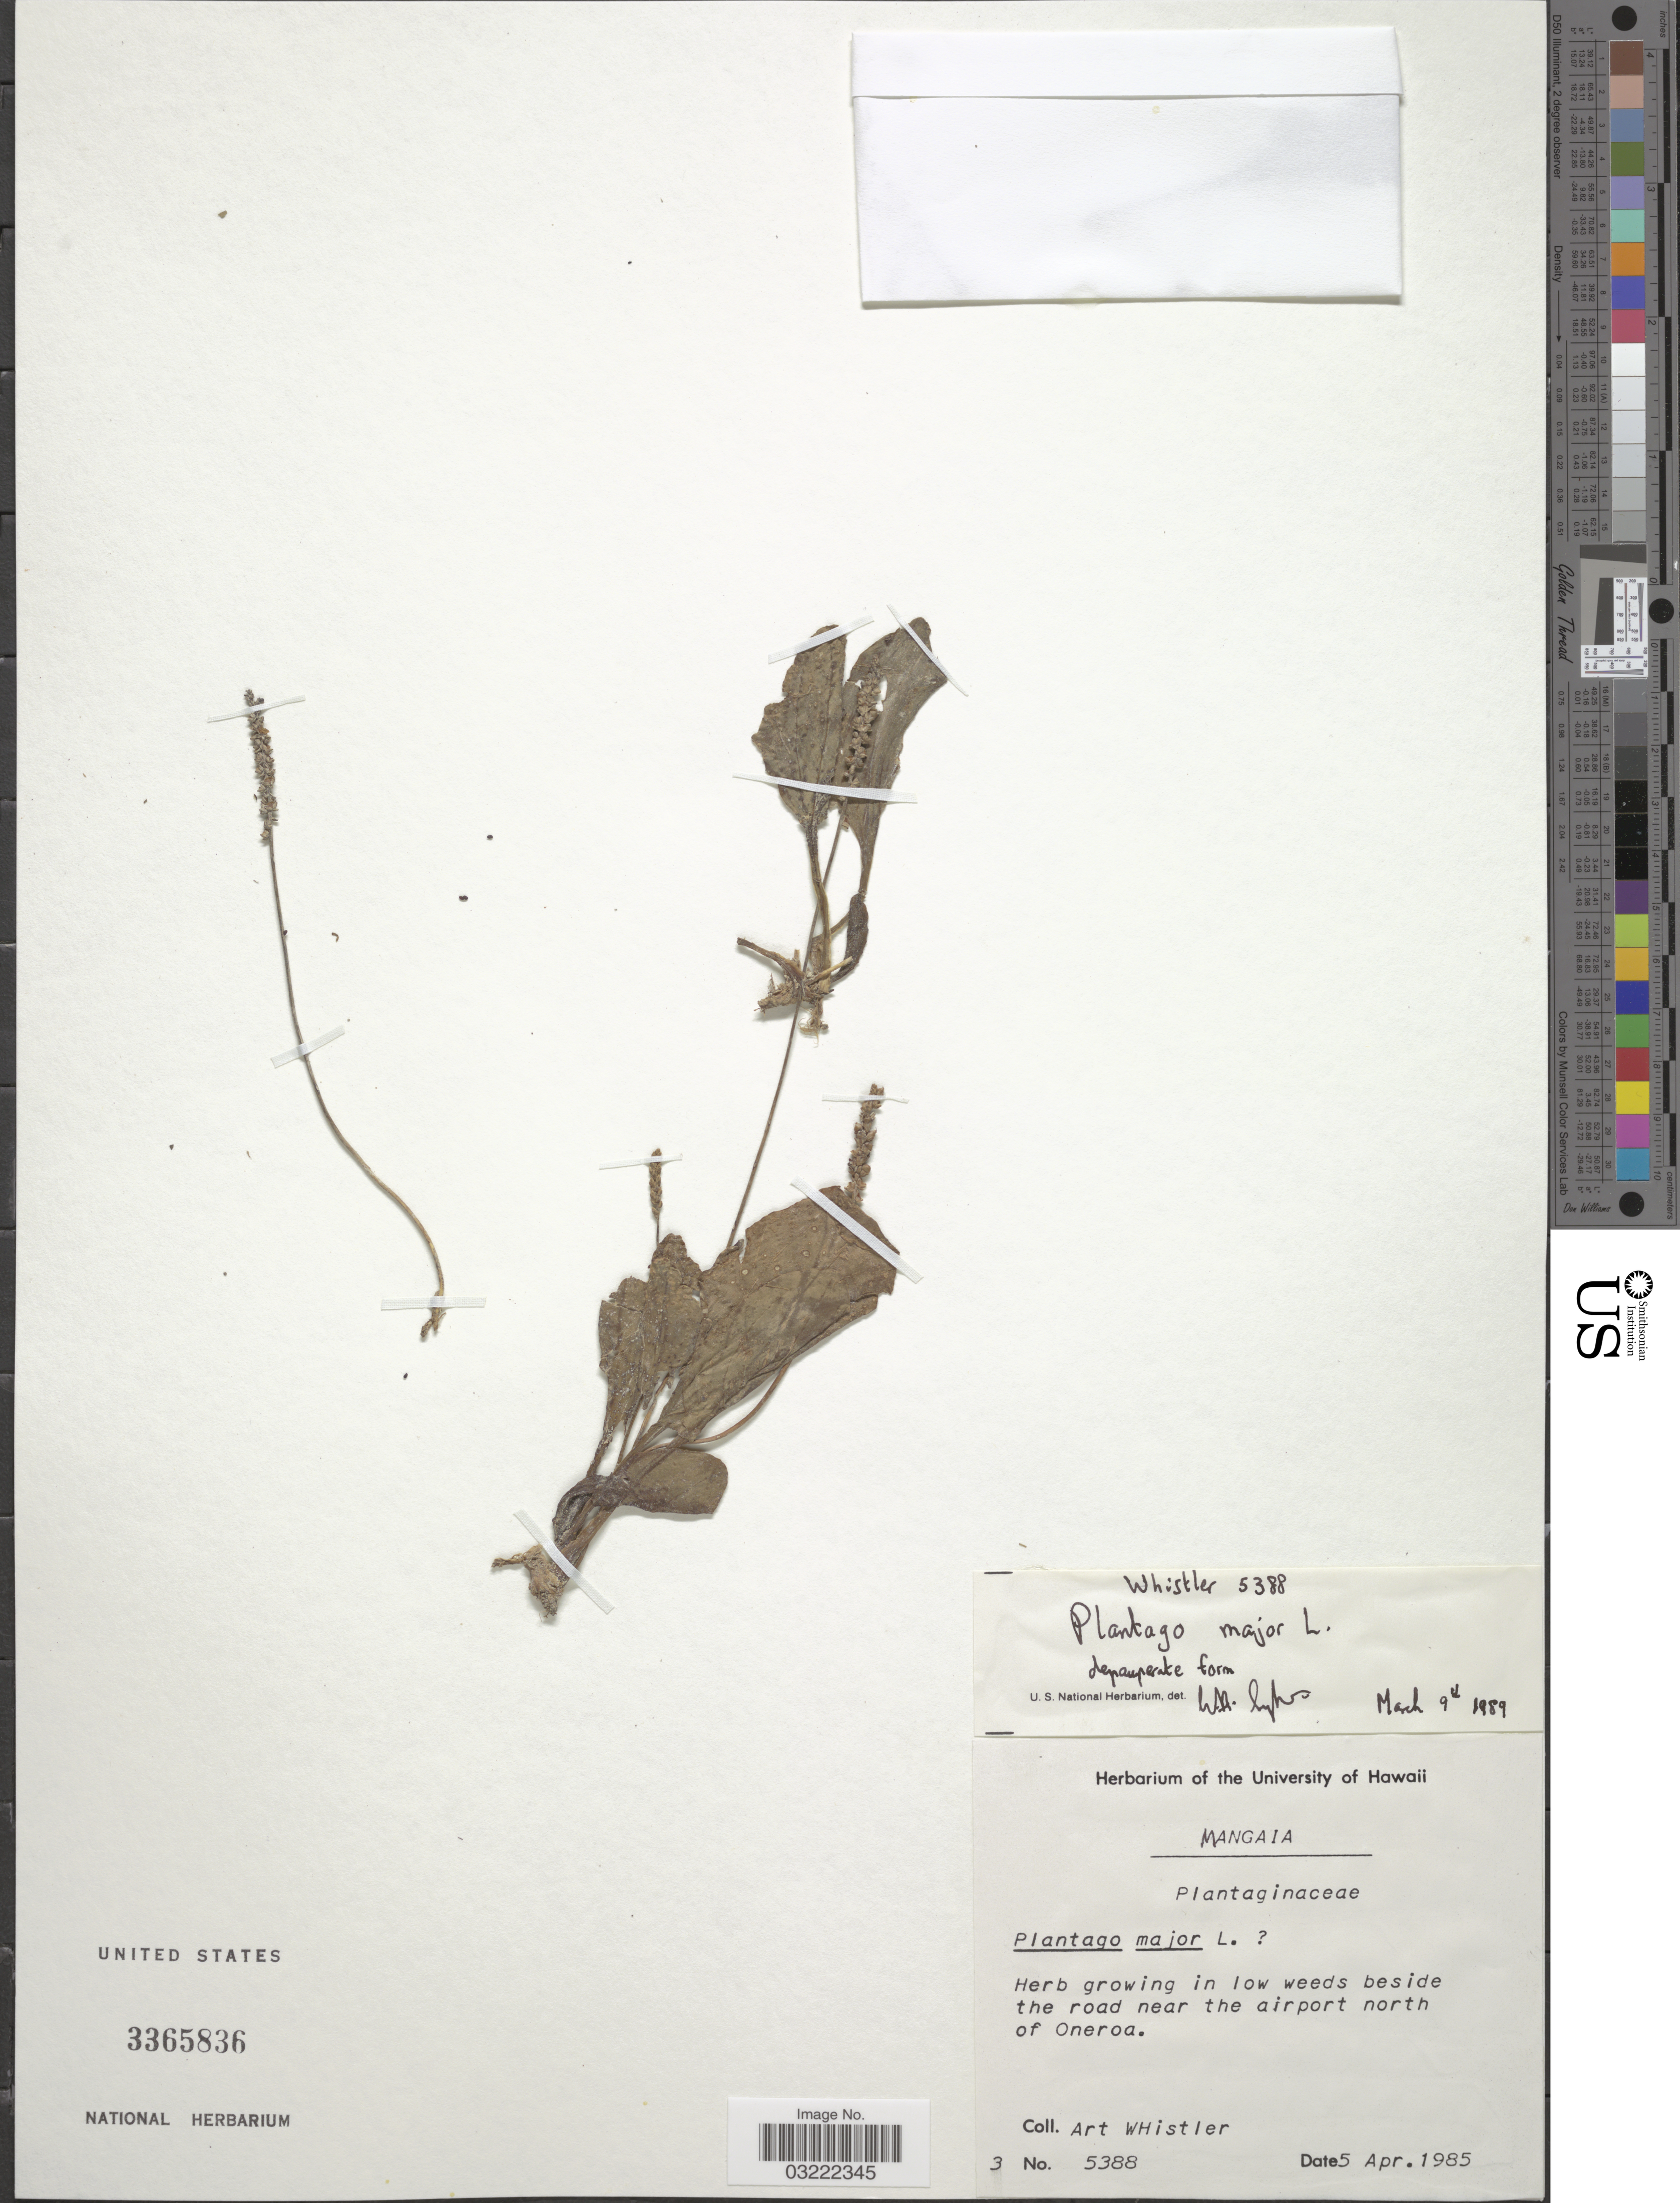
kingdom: Plantae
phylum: Tracheophyta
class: Magnoliopsida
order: Lamiales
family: Plantaginaceae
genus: Plantago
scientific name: Plantago major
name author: L.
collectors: A. Whistler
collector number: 5388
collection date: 1985-04-05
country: Cook Islands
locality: Mangaia, beside the road near the airport north of Oneroa.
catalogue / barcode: US 3365836